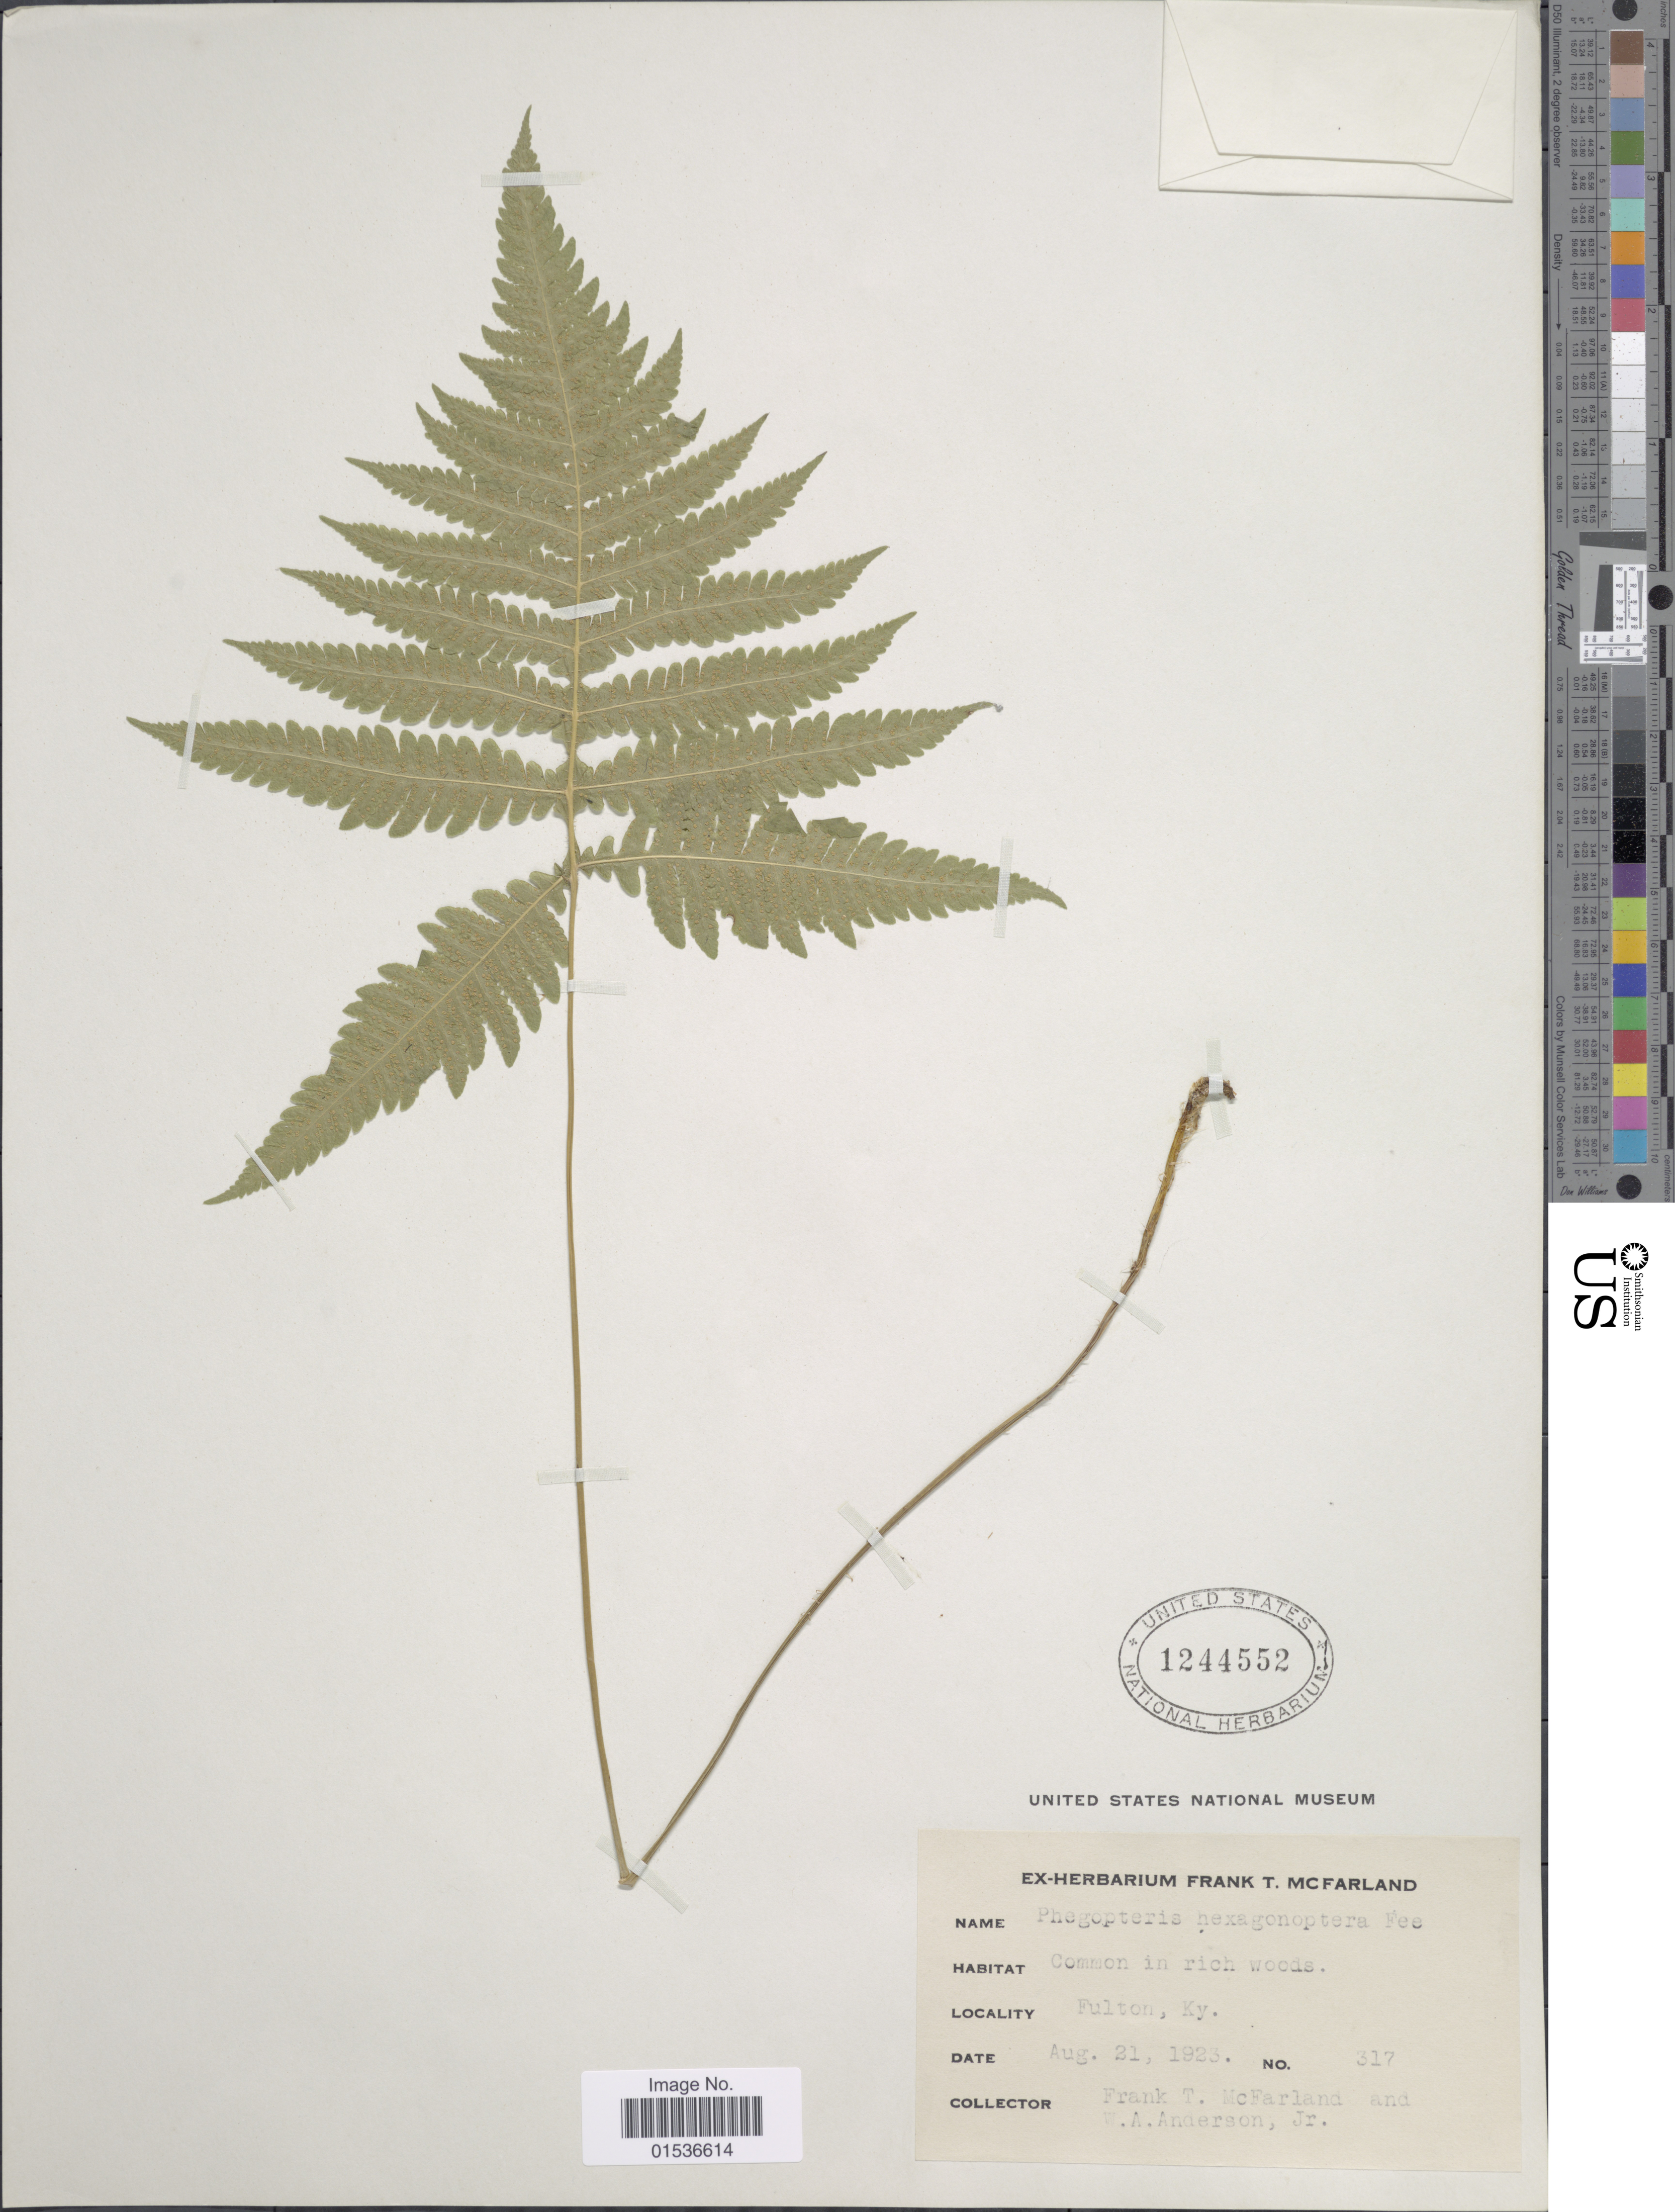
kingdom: Plantae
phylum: Tracheophyta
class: Polypodiopsida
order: Polypodiales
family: Thelypteridaceae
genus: Phegopteris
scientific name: Phegopteris hexagonoptera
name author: (Michx.) Fée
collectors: F. McFarland & W. A. Anderson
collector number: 317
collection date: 1923-08-21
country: United States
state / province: Kentucky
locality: Fulton, Ky.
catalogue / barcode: US 1244552